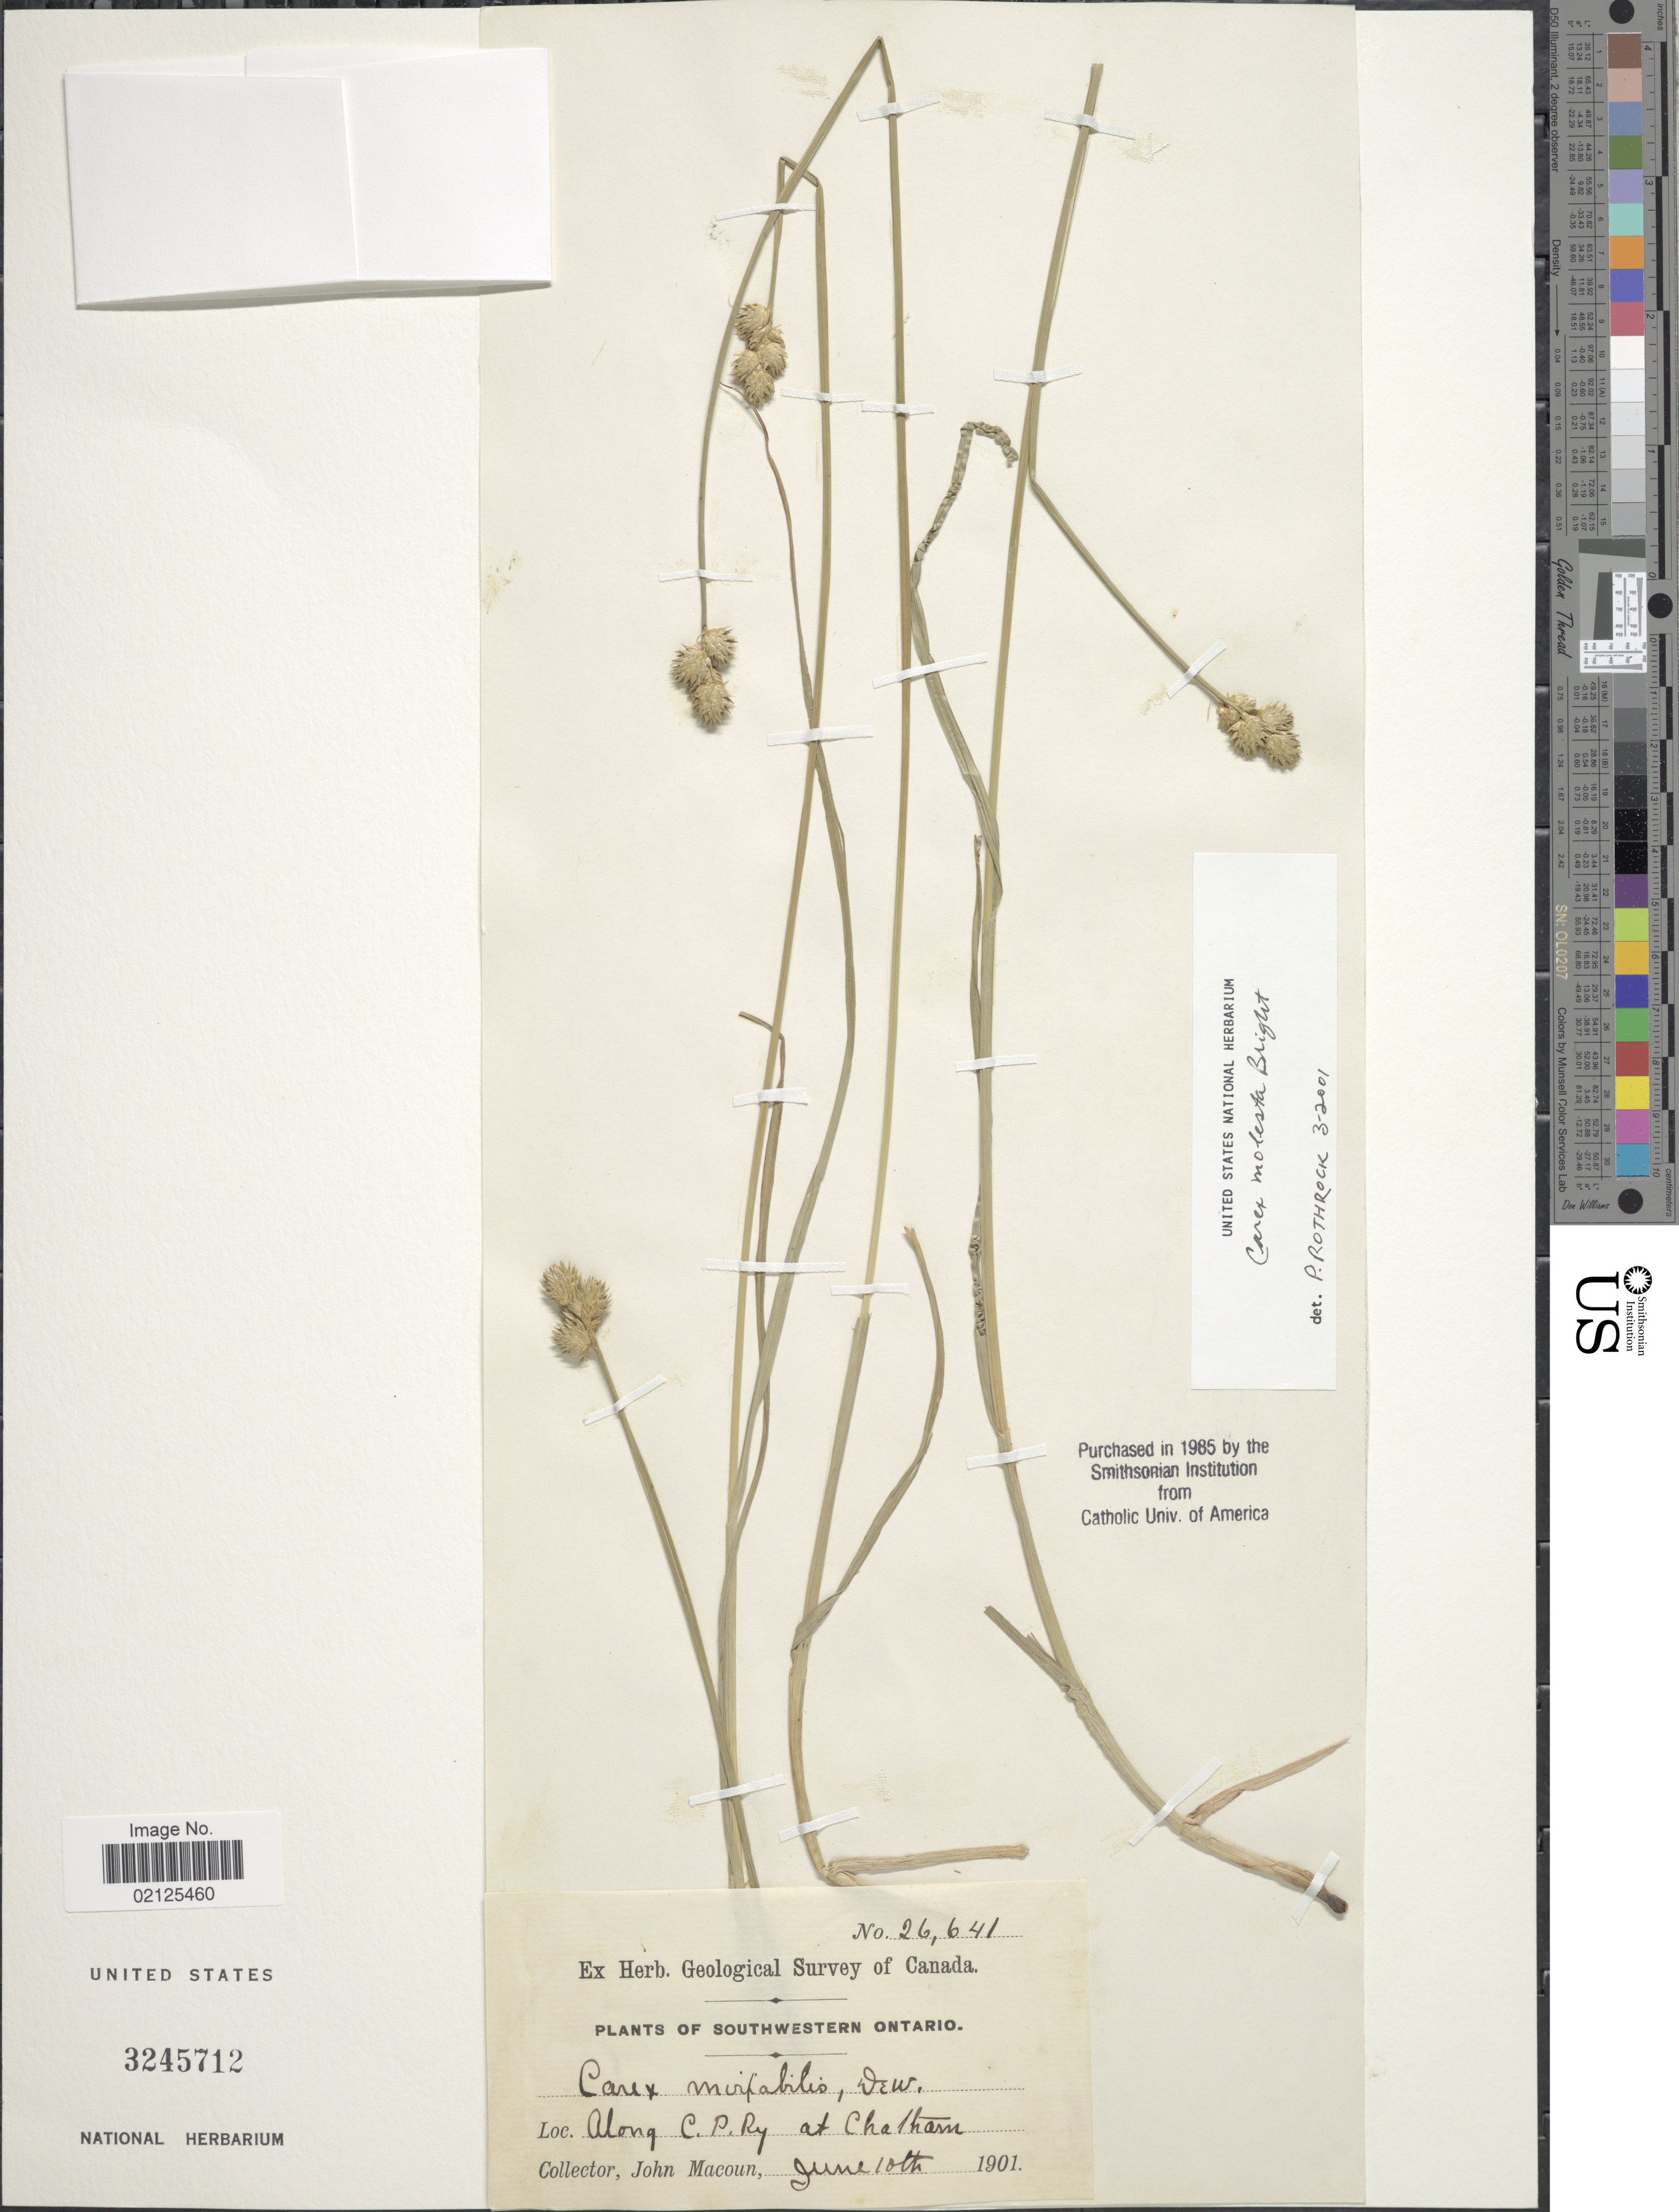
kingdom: Plantae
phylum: Tracheophyta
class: Liliopsida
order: Poales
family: Cyperaceae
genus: Carex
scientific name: Carex molesta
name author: Mack.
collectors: J. Macoun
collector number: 26641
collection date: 1901-06-10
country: Canada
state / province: Ontario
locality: Southwestern Ontario, Along C.P. Ry at Chatham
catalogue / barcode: US 3245712